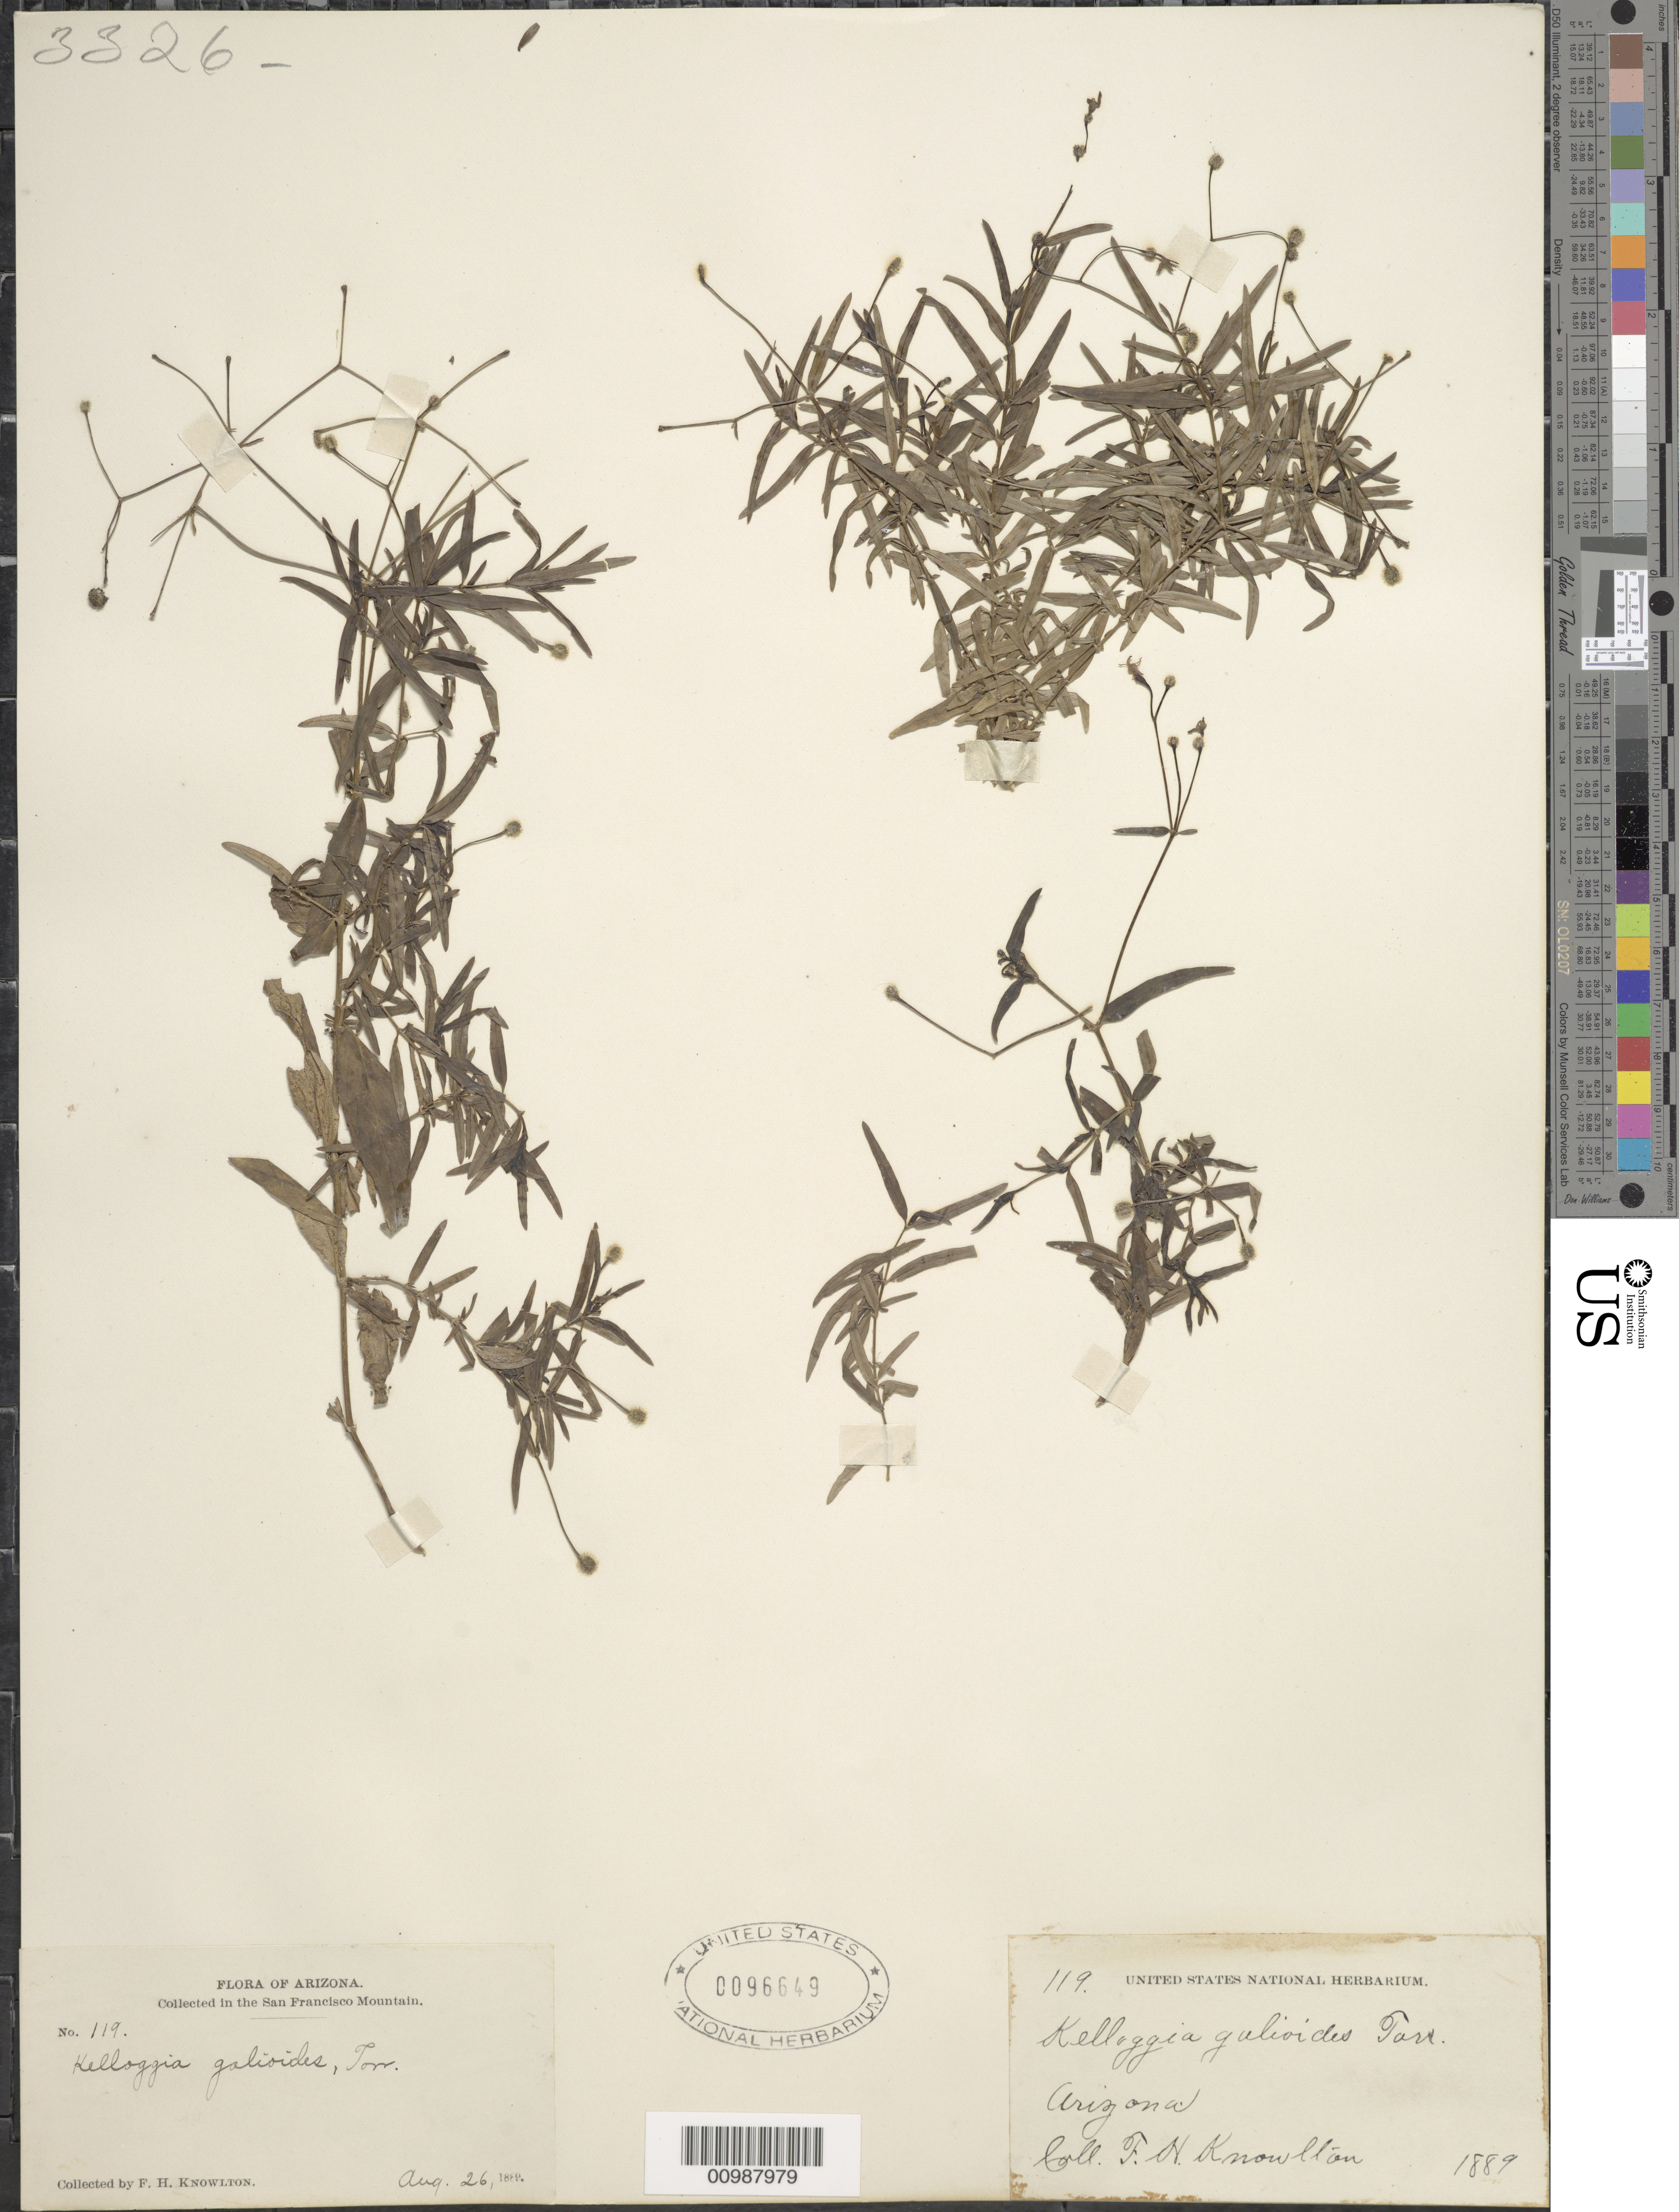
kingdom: Plantae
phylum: Tracheophyta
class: Magnoliopsida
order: Gentianales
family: Rubiaceae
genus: Kelloggia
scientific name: Kelloggia galioides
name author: Torr. in Wilkes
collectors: F. H. Knowlton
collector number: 119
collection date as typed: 26 Aug 1889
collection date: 1889-08-26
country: United States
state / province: Arizona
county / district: Greenlee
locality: San Francisco Mountains.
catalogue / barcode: US 96649